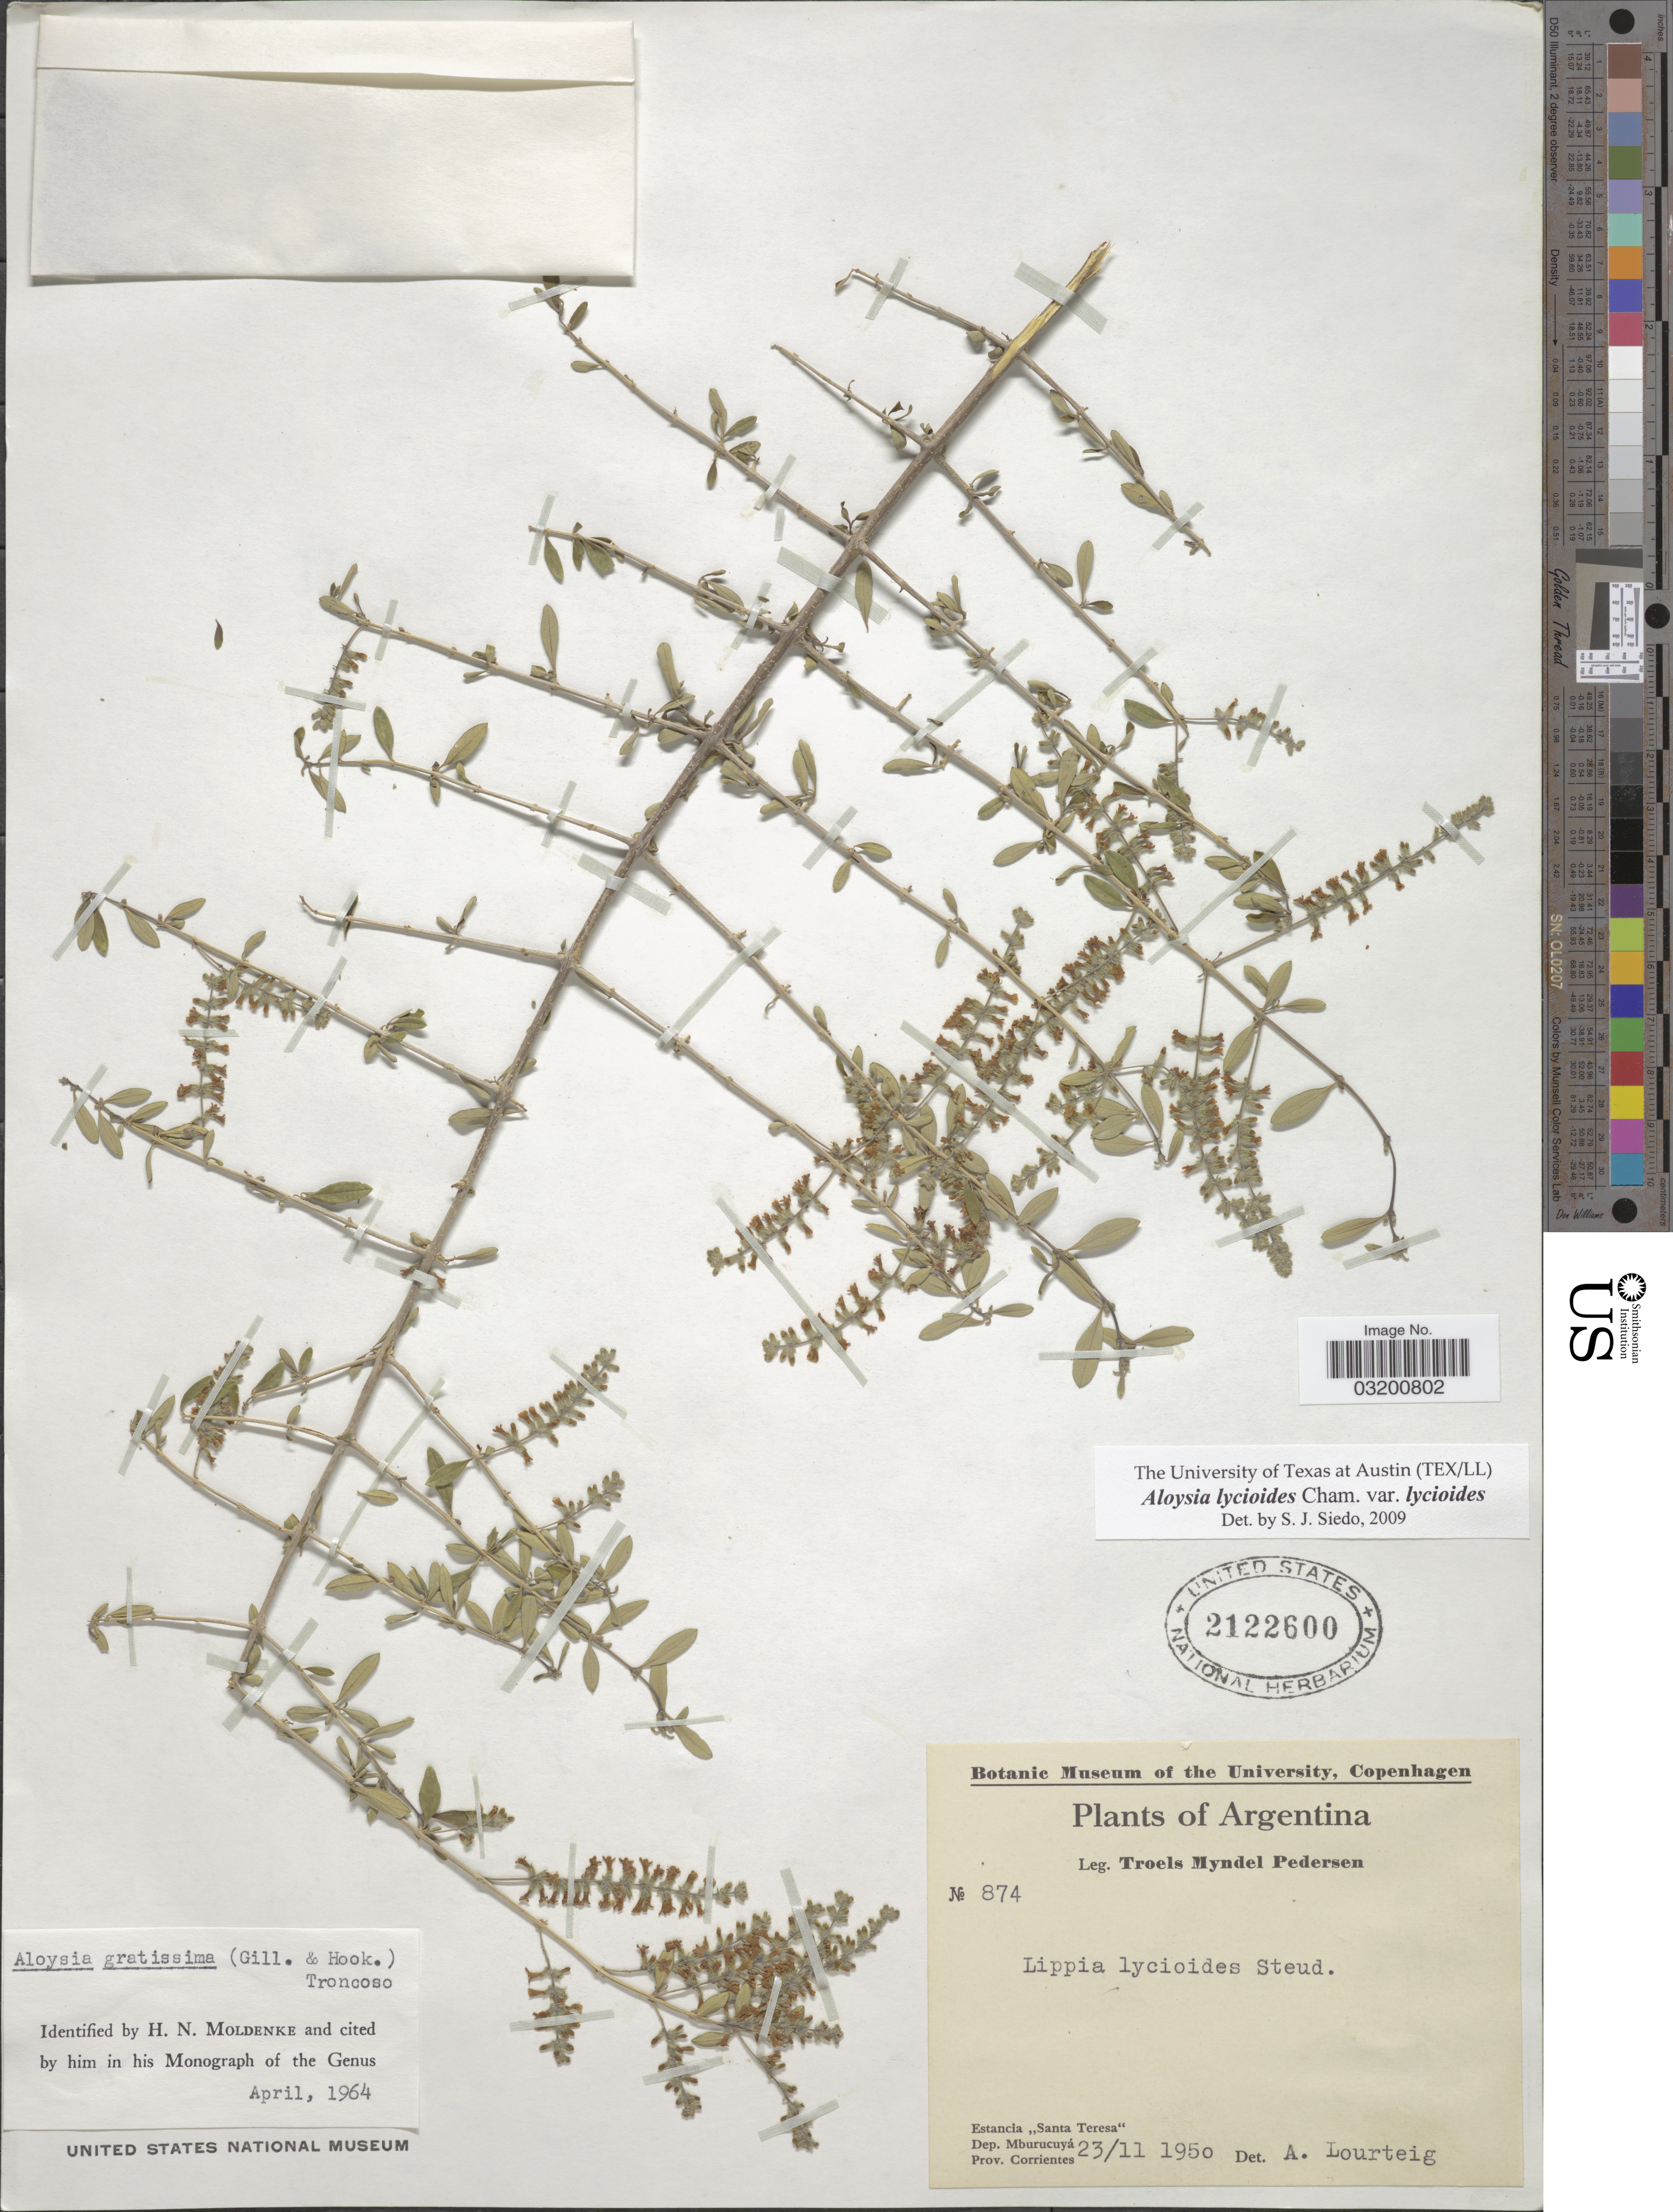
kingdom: Plantae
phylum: Tracheophyta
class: Magnoliopsida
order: Lamiales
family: Verbenaceae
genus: Aloysia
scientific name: Aloysia lycioides var. lycioides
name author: Cham.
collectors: T. Pederson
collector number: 874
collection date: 1950-11-23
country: Argentina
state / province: Corrientes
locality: Estancia "Santa Teresa". Dep Mburucuyá.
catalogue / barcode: US 2122600